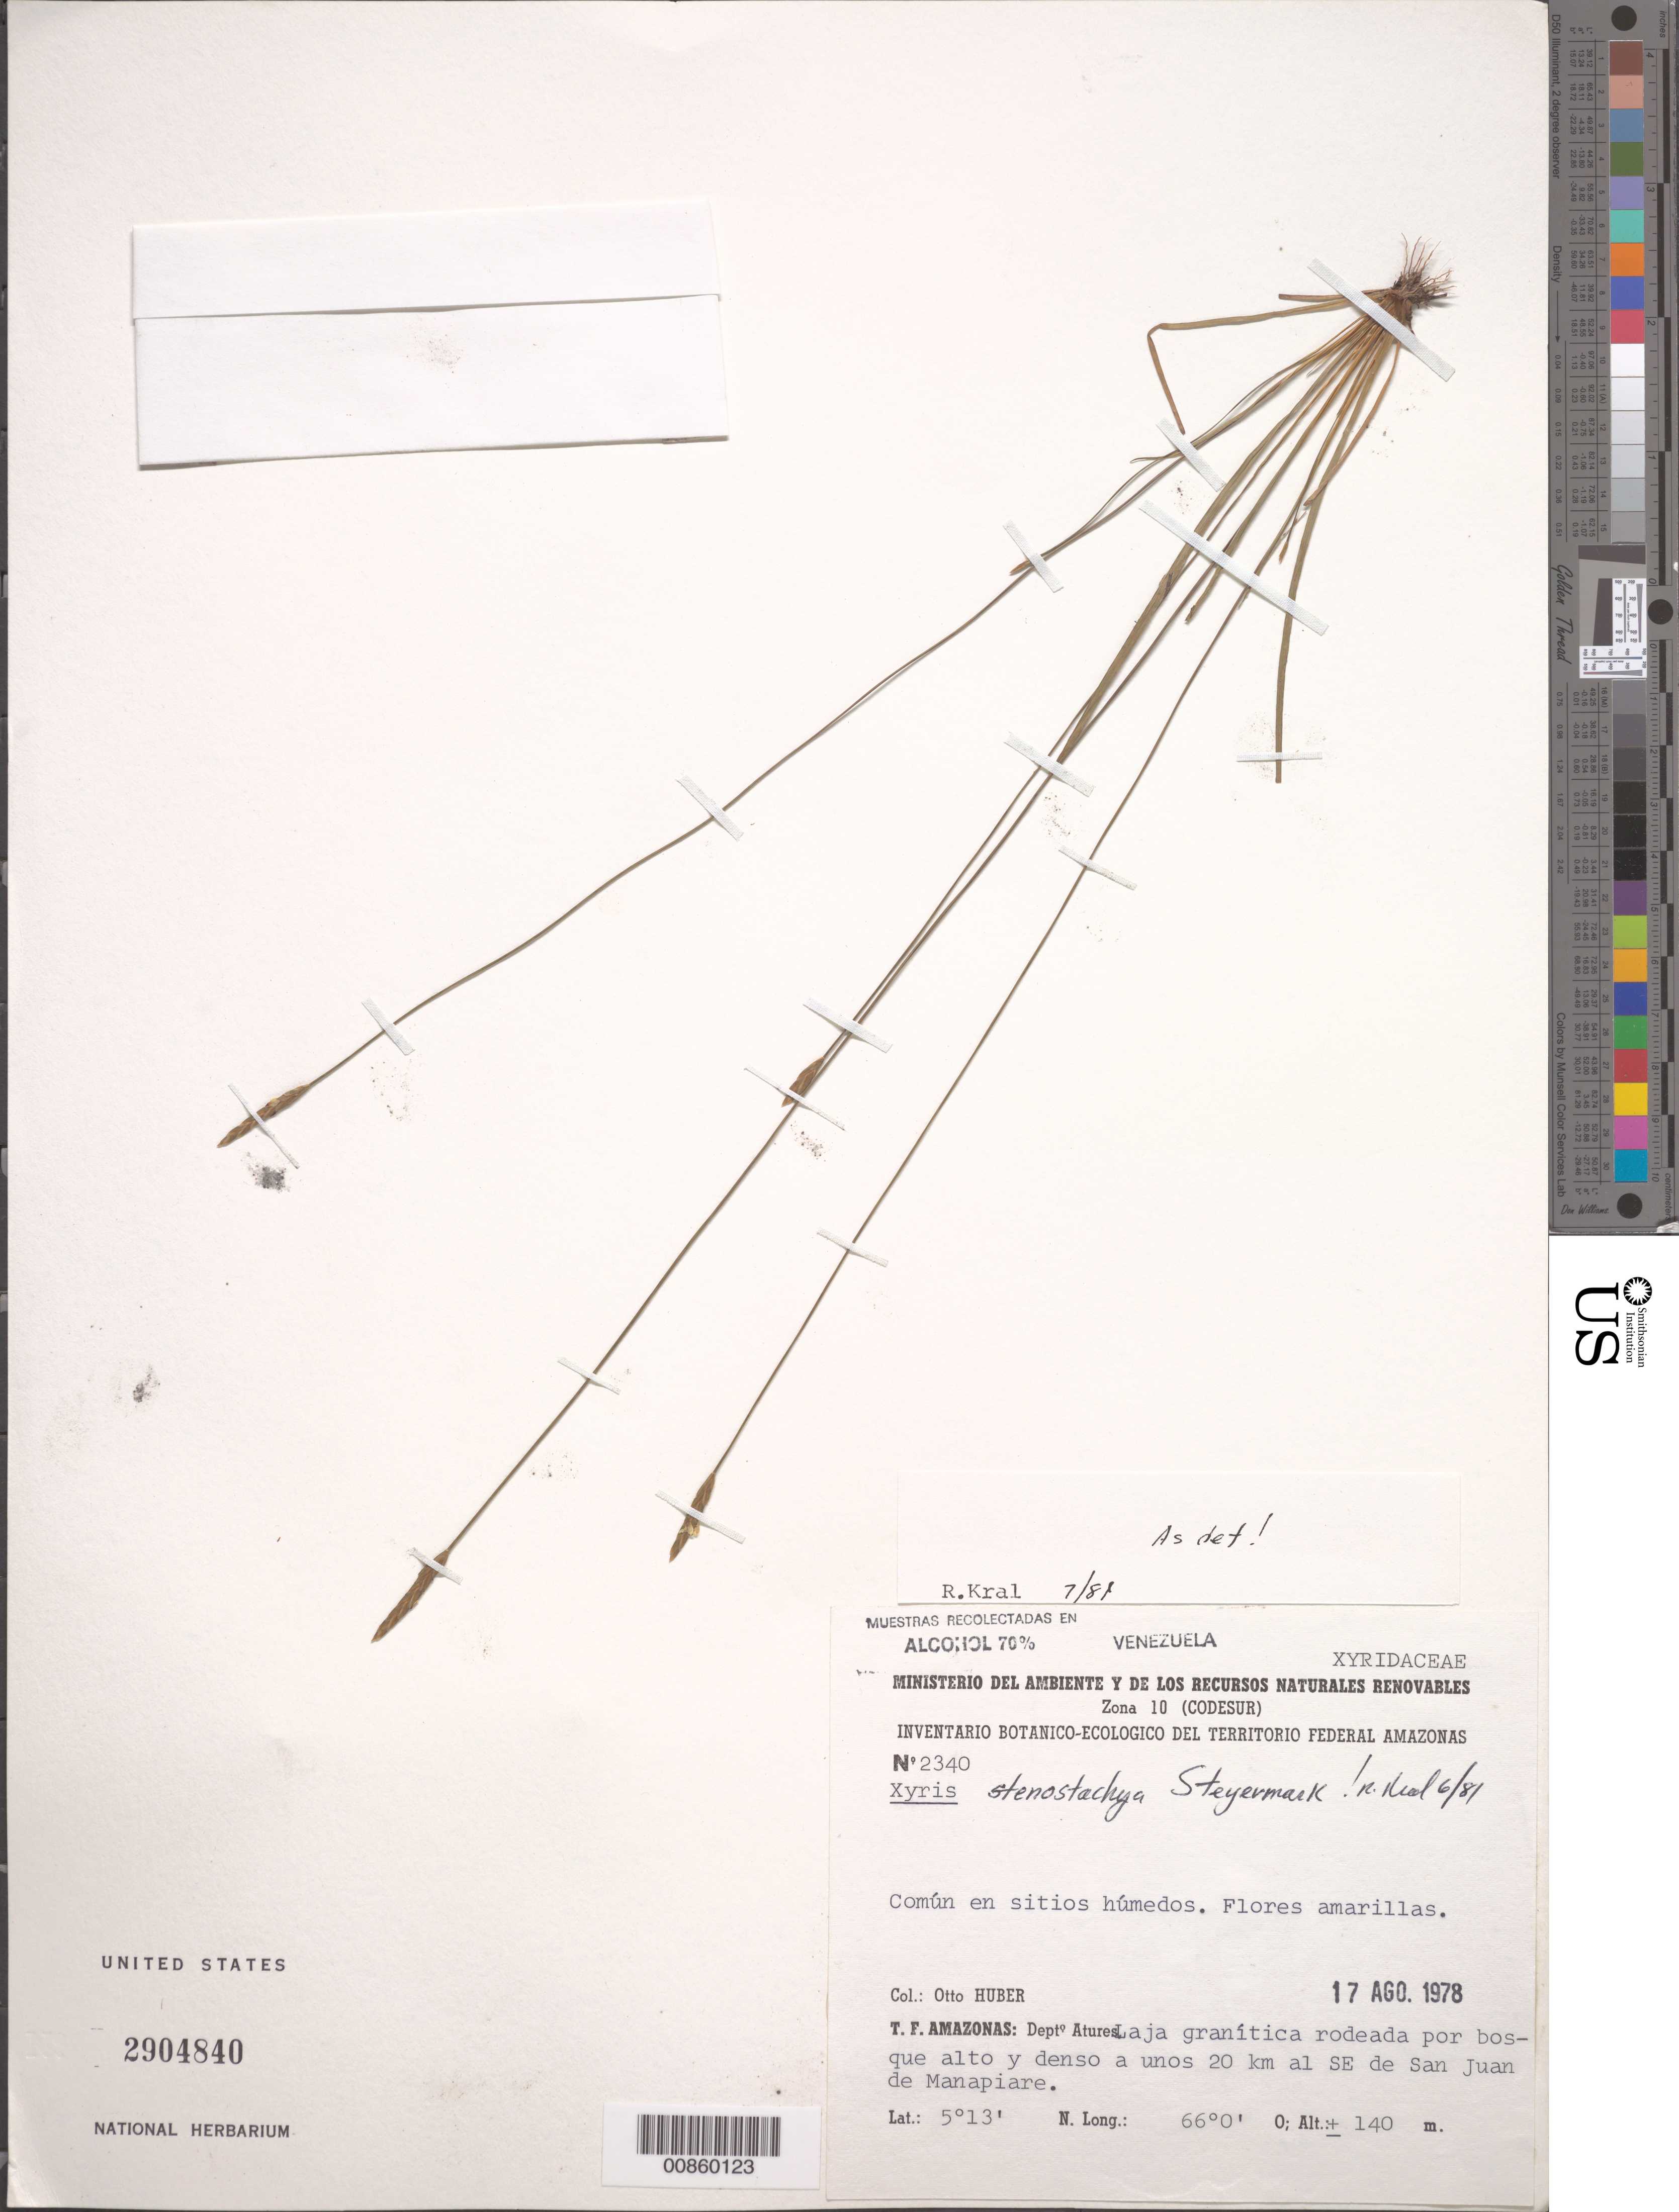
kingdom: Plantae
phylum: Tracheophyta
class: Liliopsida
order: Poales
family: Xyridaceae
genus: Xyris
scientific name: Xyris stenostachya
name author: Steyerm.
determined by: Kral, Robert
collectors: O. Huber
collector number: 2340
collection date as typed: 17-Aug-78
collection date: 1978-08-17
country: Venezuela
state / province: Amazonas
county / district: Atures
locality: San Juan de Manapiare, 20 km al SE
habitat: Laja granítica rodeada por bosque alto y denso; en sitios húmedos.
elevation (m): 140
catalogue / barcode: US 2904840